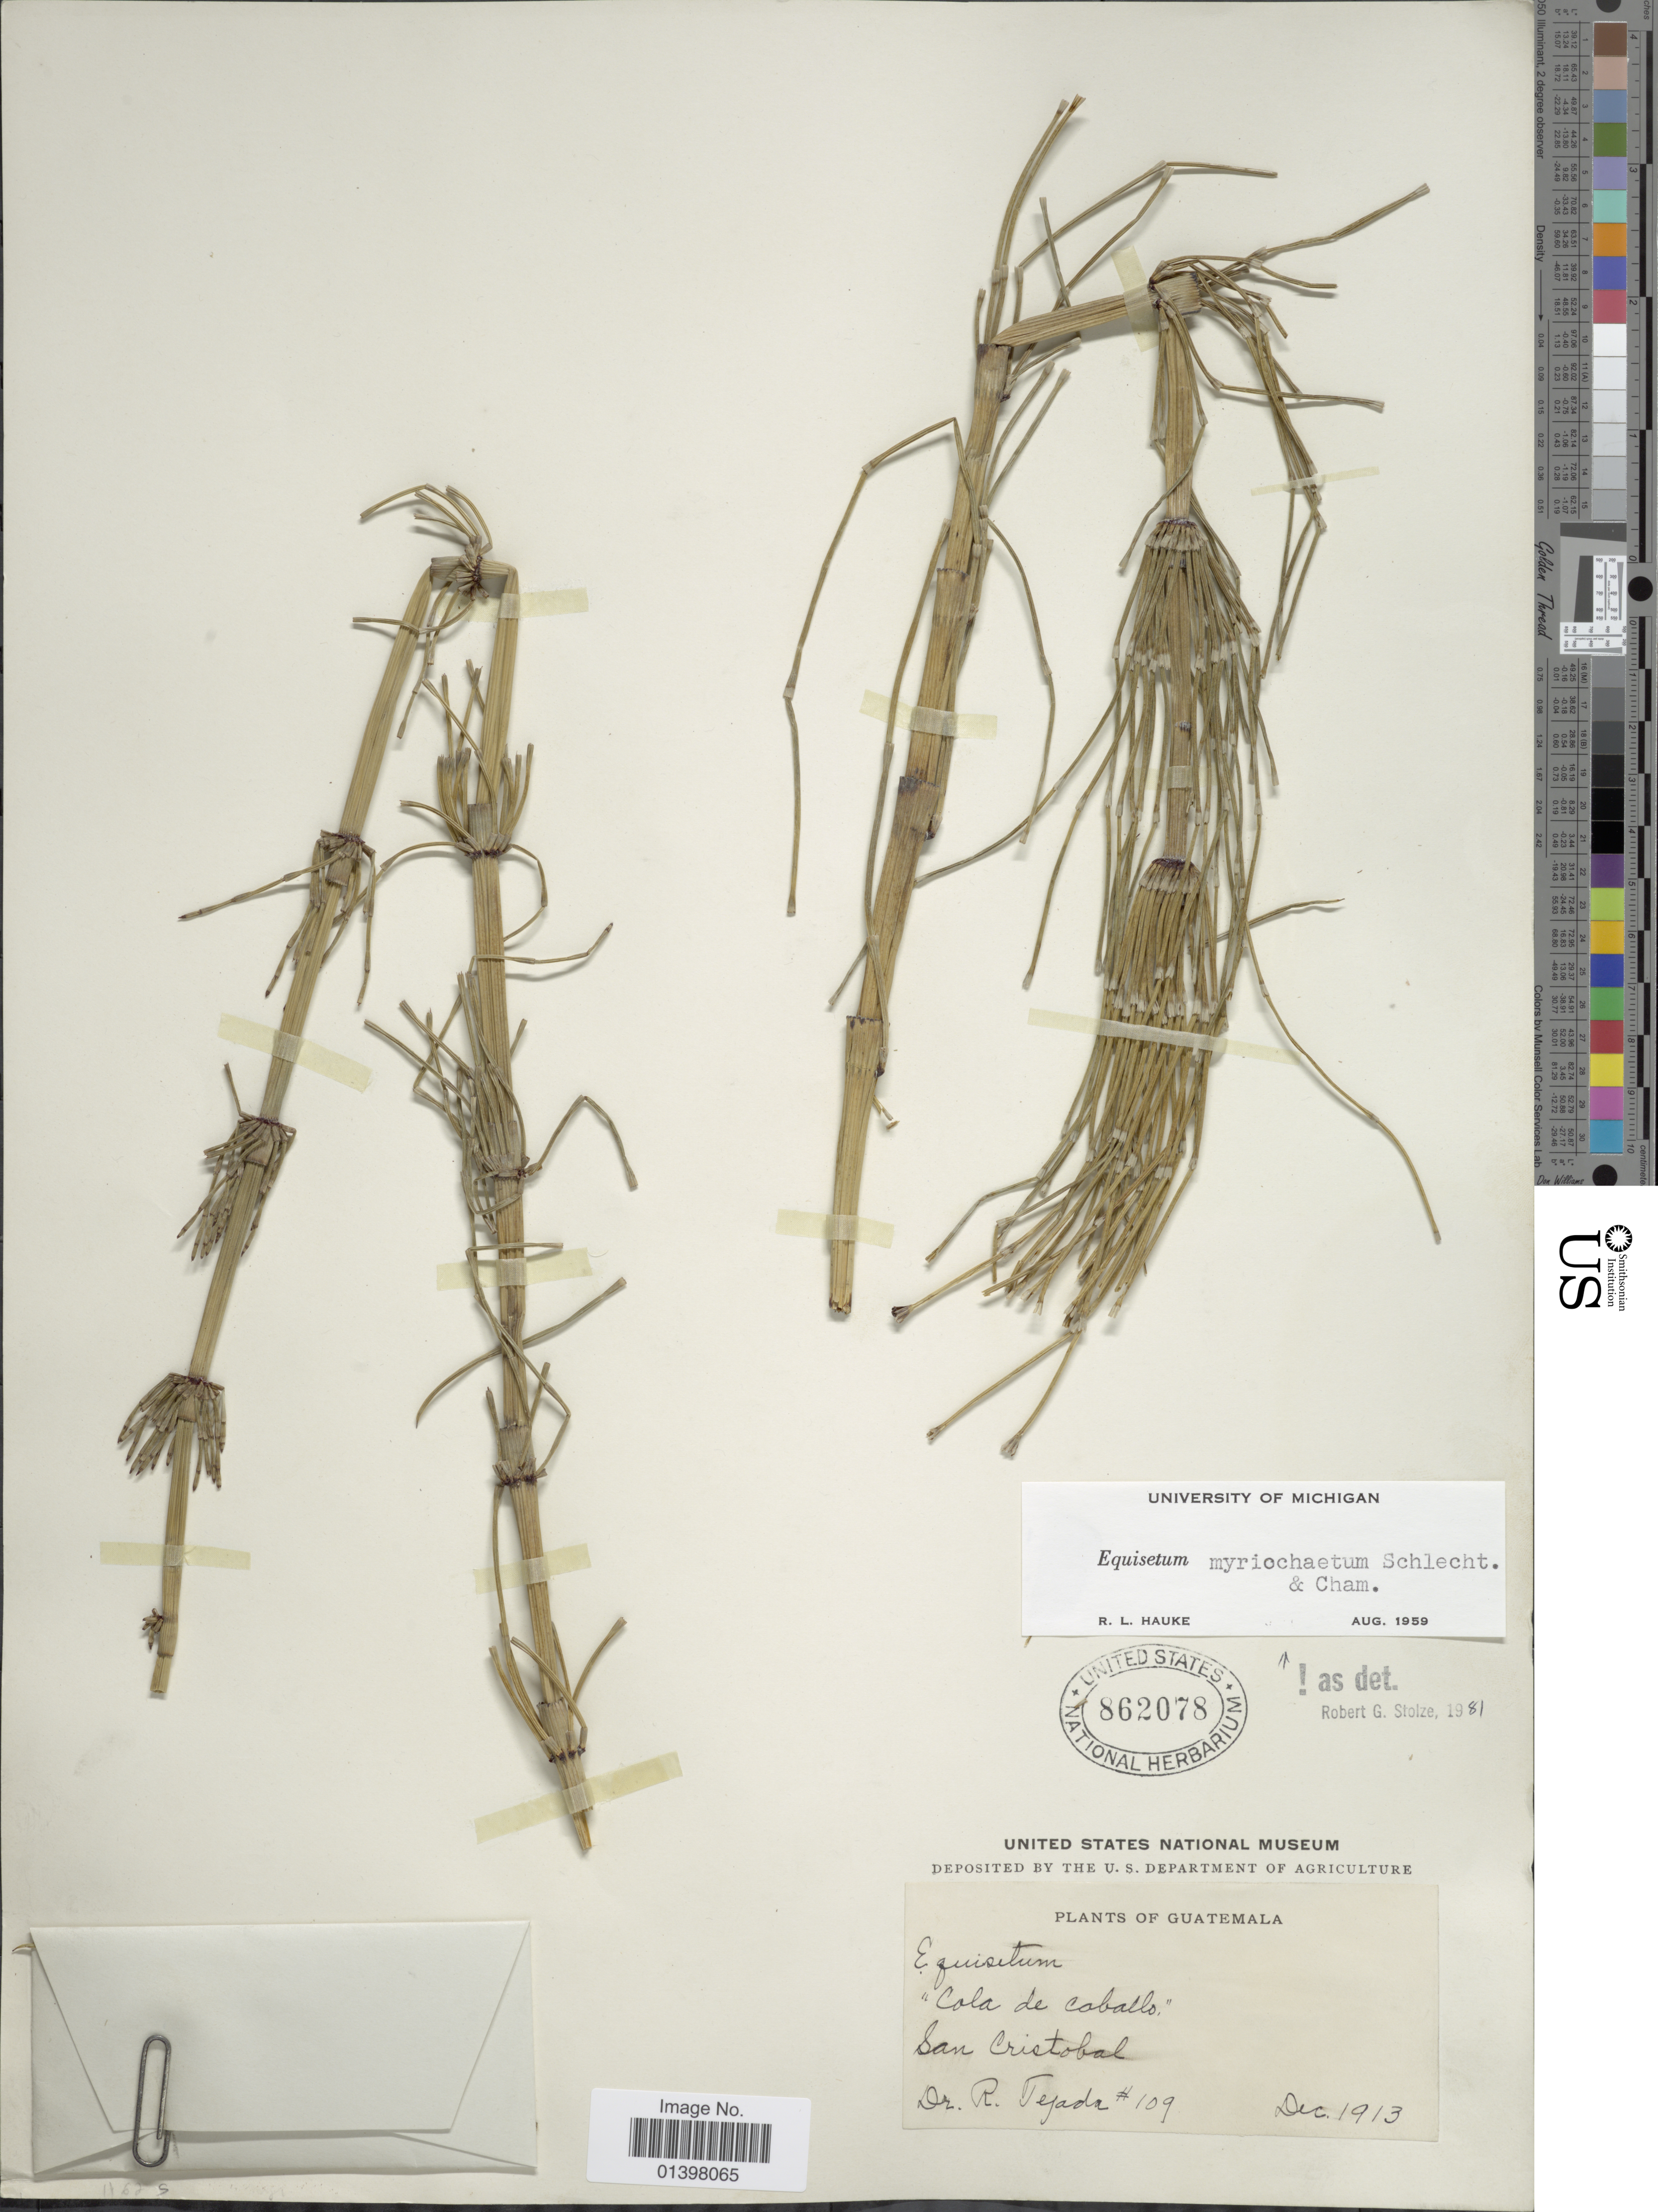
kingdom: Plantae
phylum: Tracheophyta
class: Polypodiopsida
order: Equisetales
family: Equisetaceae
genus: Equisetum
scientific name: Equisetum myriochaetum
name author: Schltdl. & Cham.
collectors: R. Tejada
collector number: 109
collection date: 1913-12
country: Guatemala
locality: "Cala de Caballo," San Cristobal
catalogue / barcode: US 862078